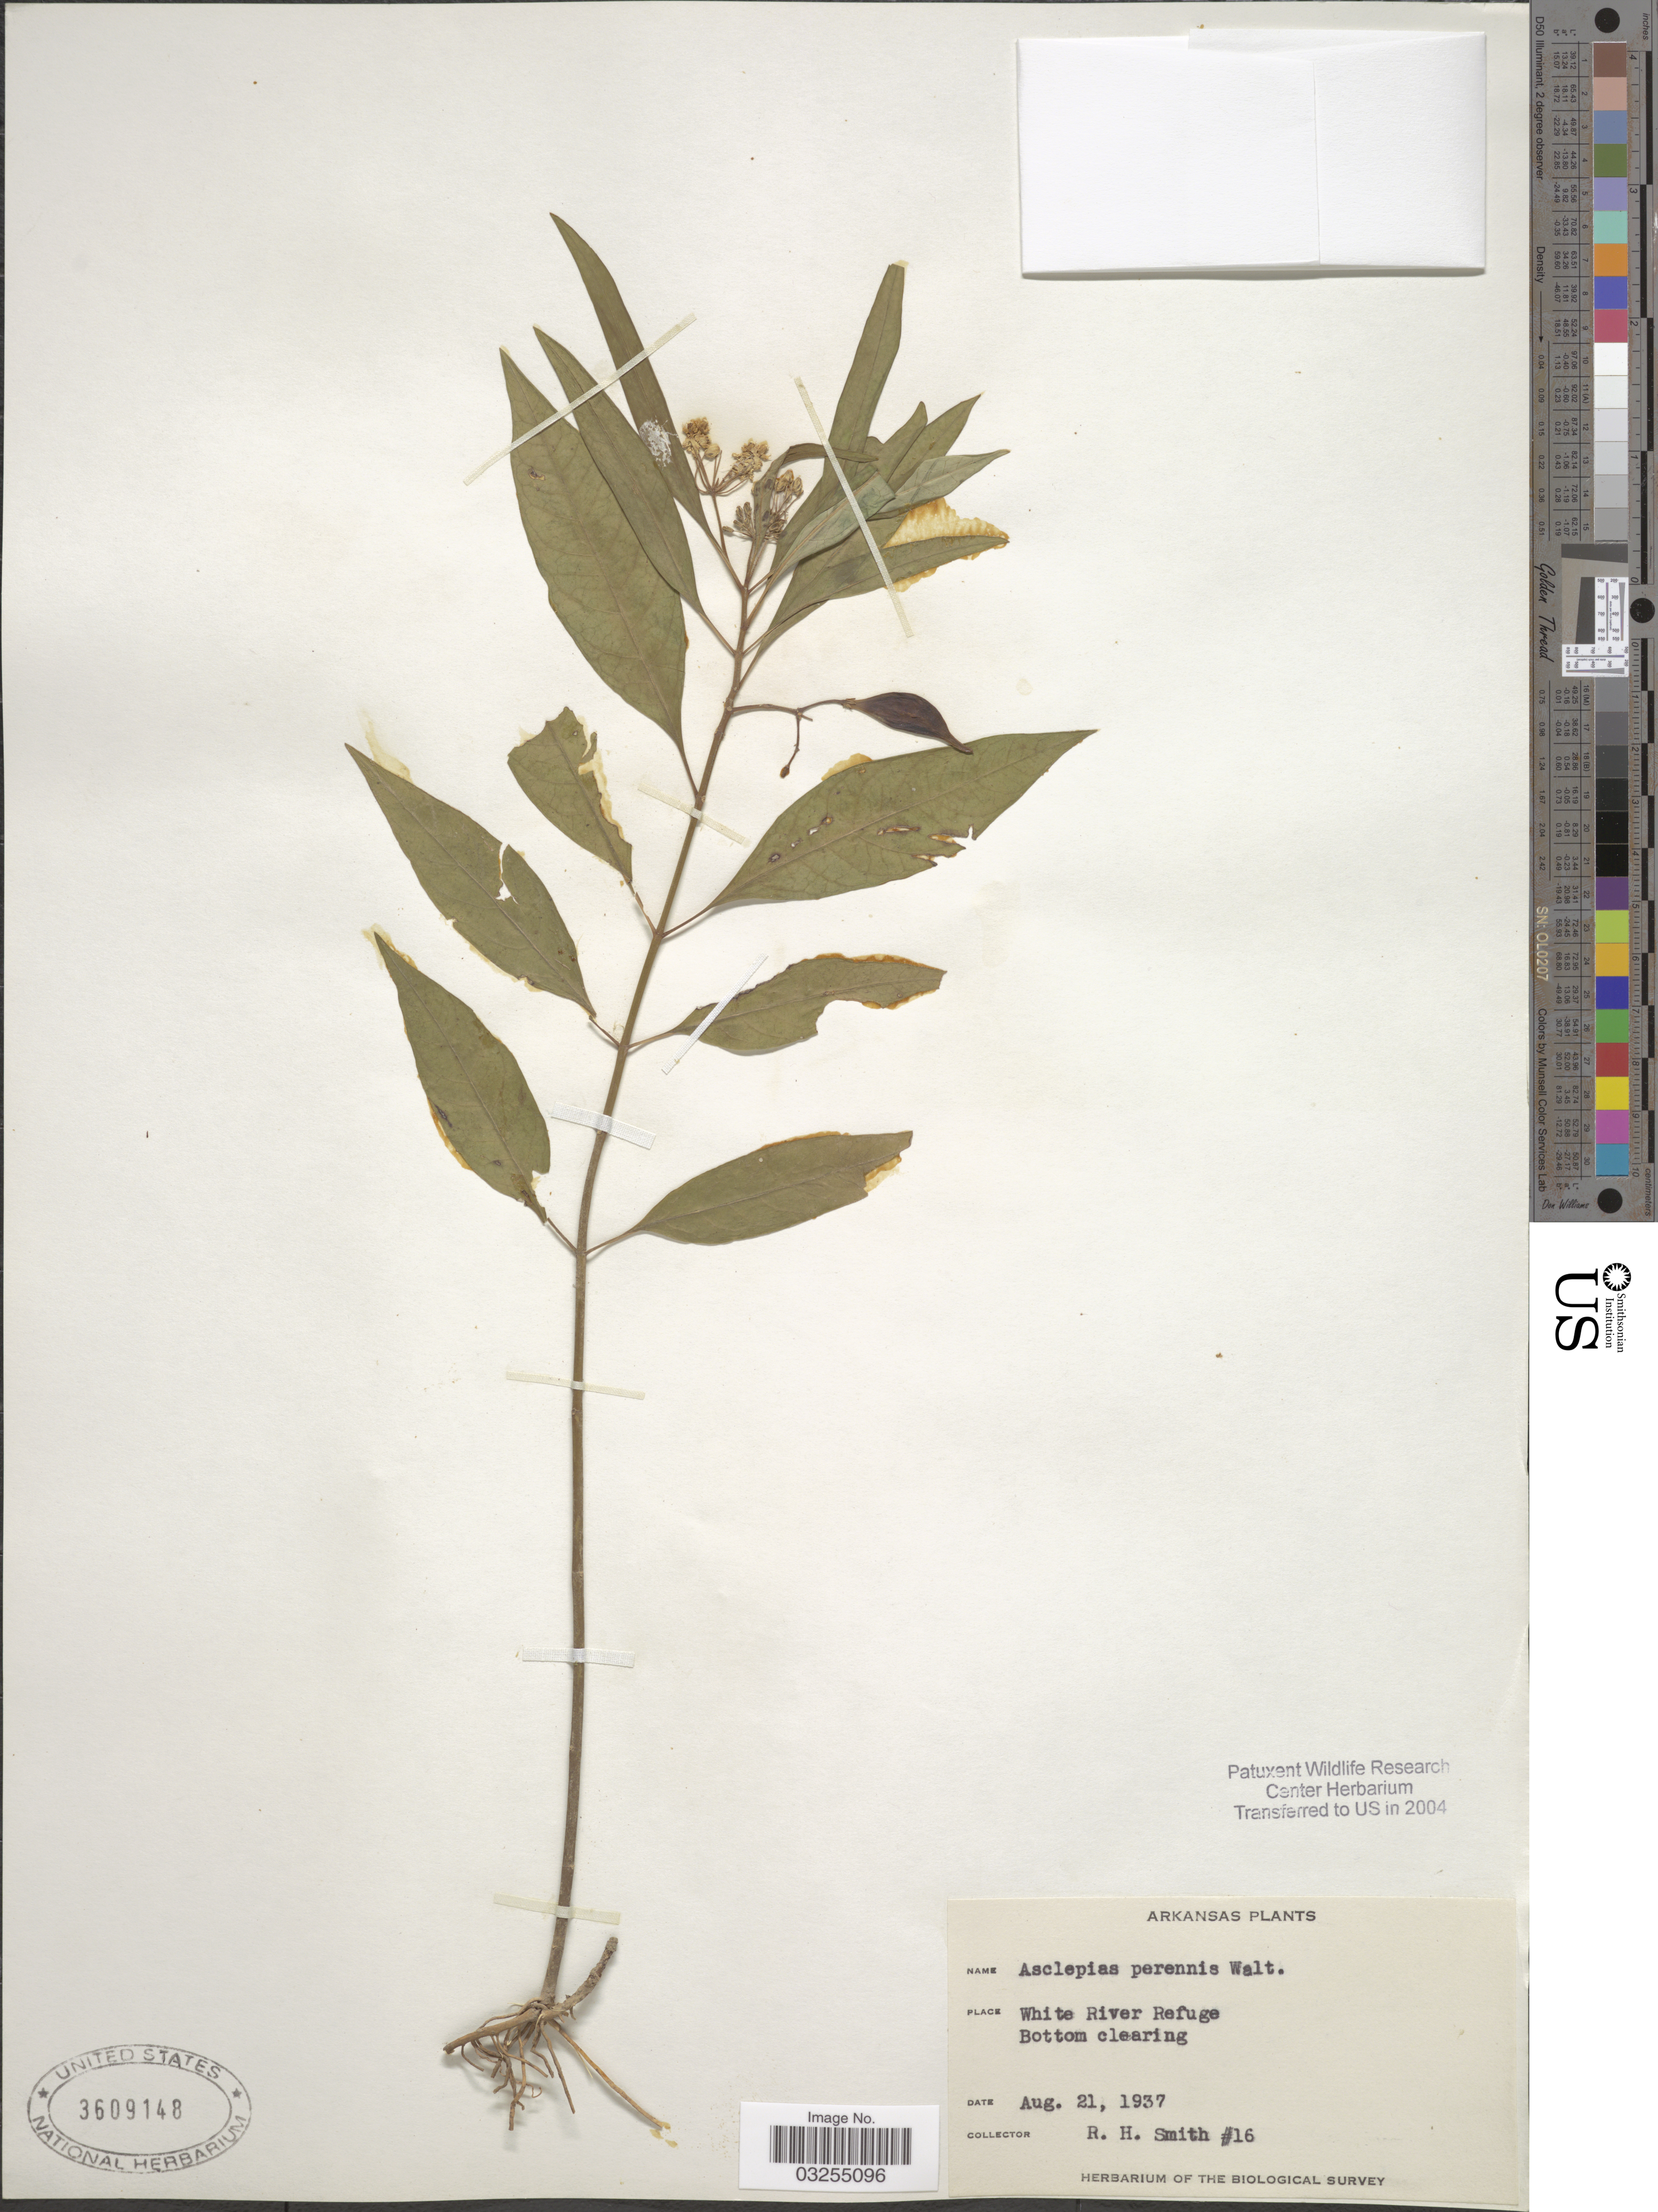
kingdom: Plantae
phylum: Tracheophyta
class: Magnoliopsida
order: Gentianales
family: Apocynaceae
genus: Asclepias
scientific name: Asclepias perennis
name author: Walter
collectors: R. H. Smith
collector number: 16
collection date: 1937-08-21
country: United States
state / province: Arkansas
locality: White River Refuge.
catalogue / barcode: US 3609148